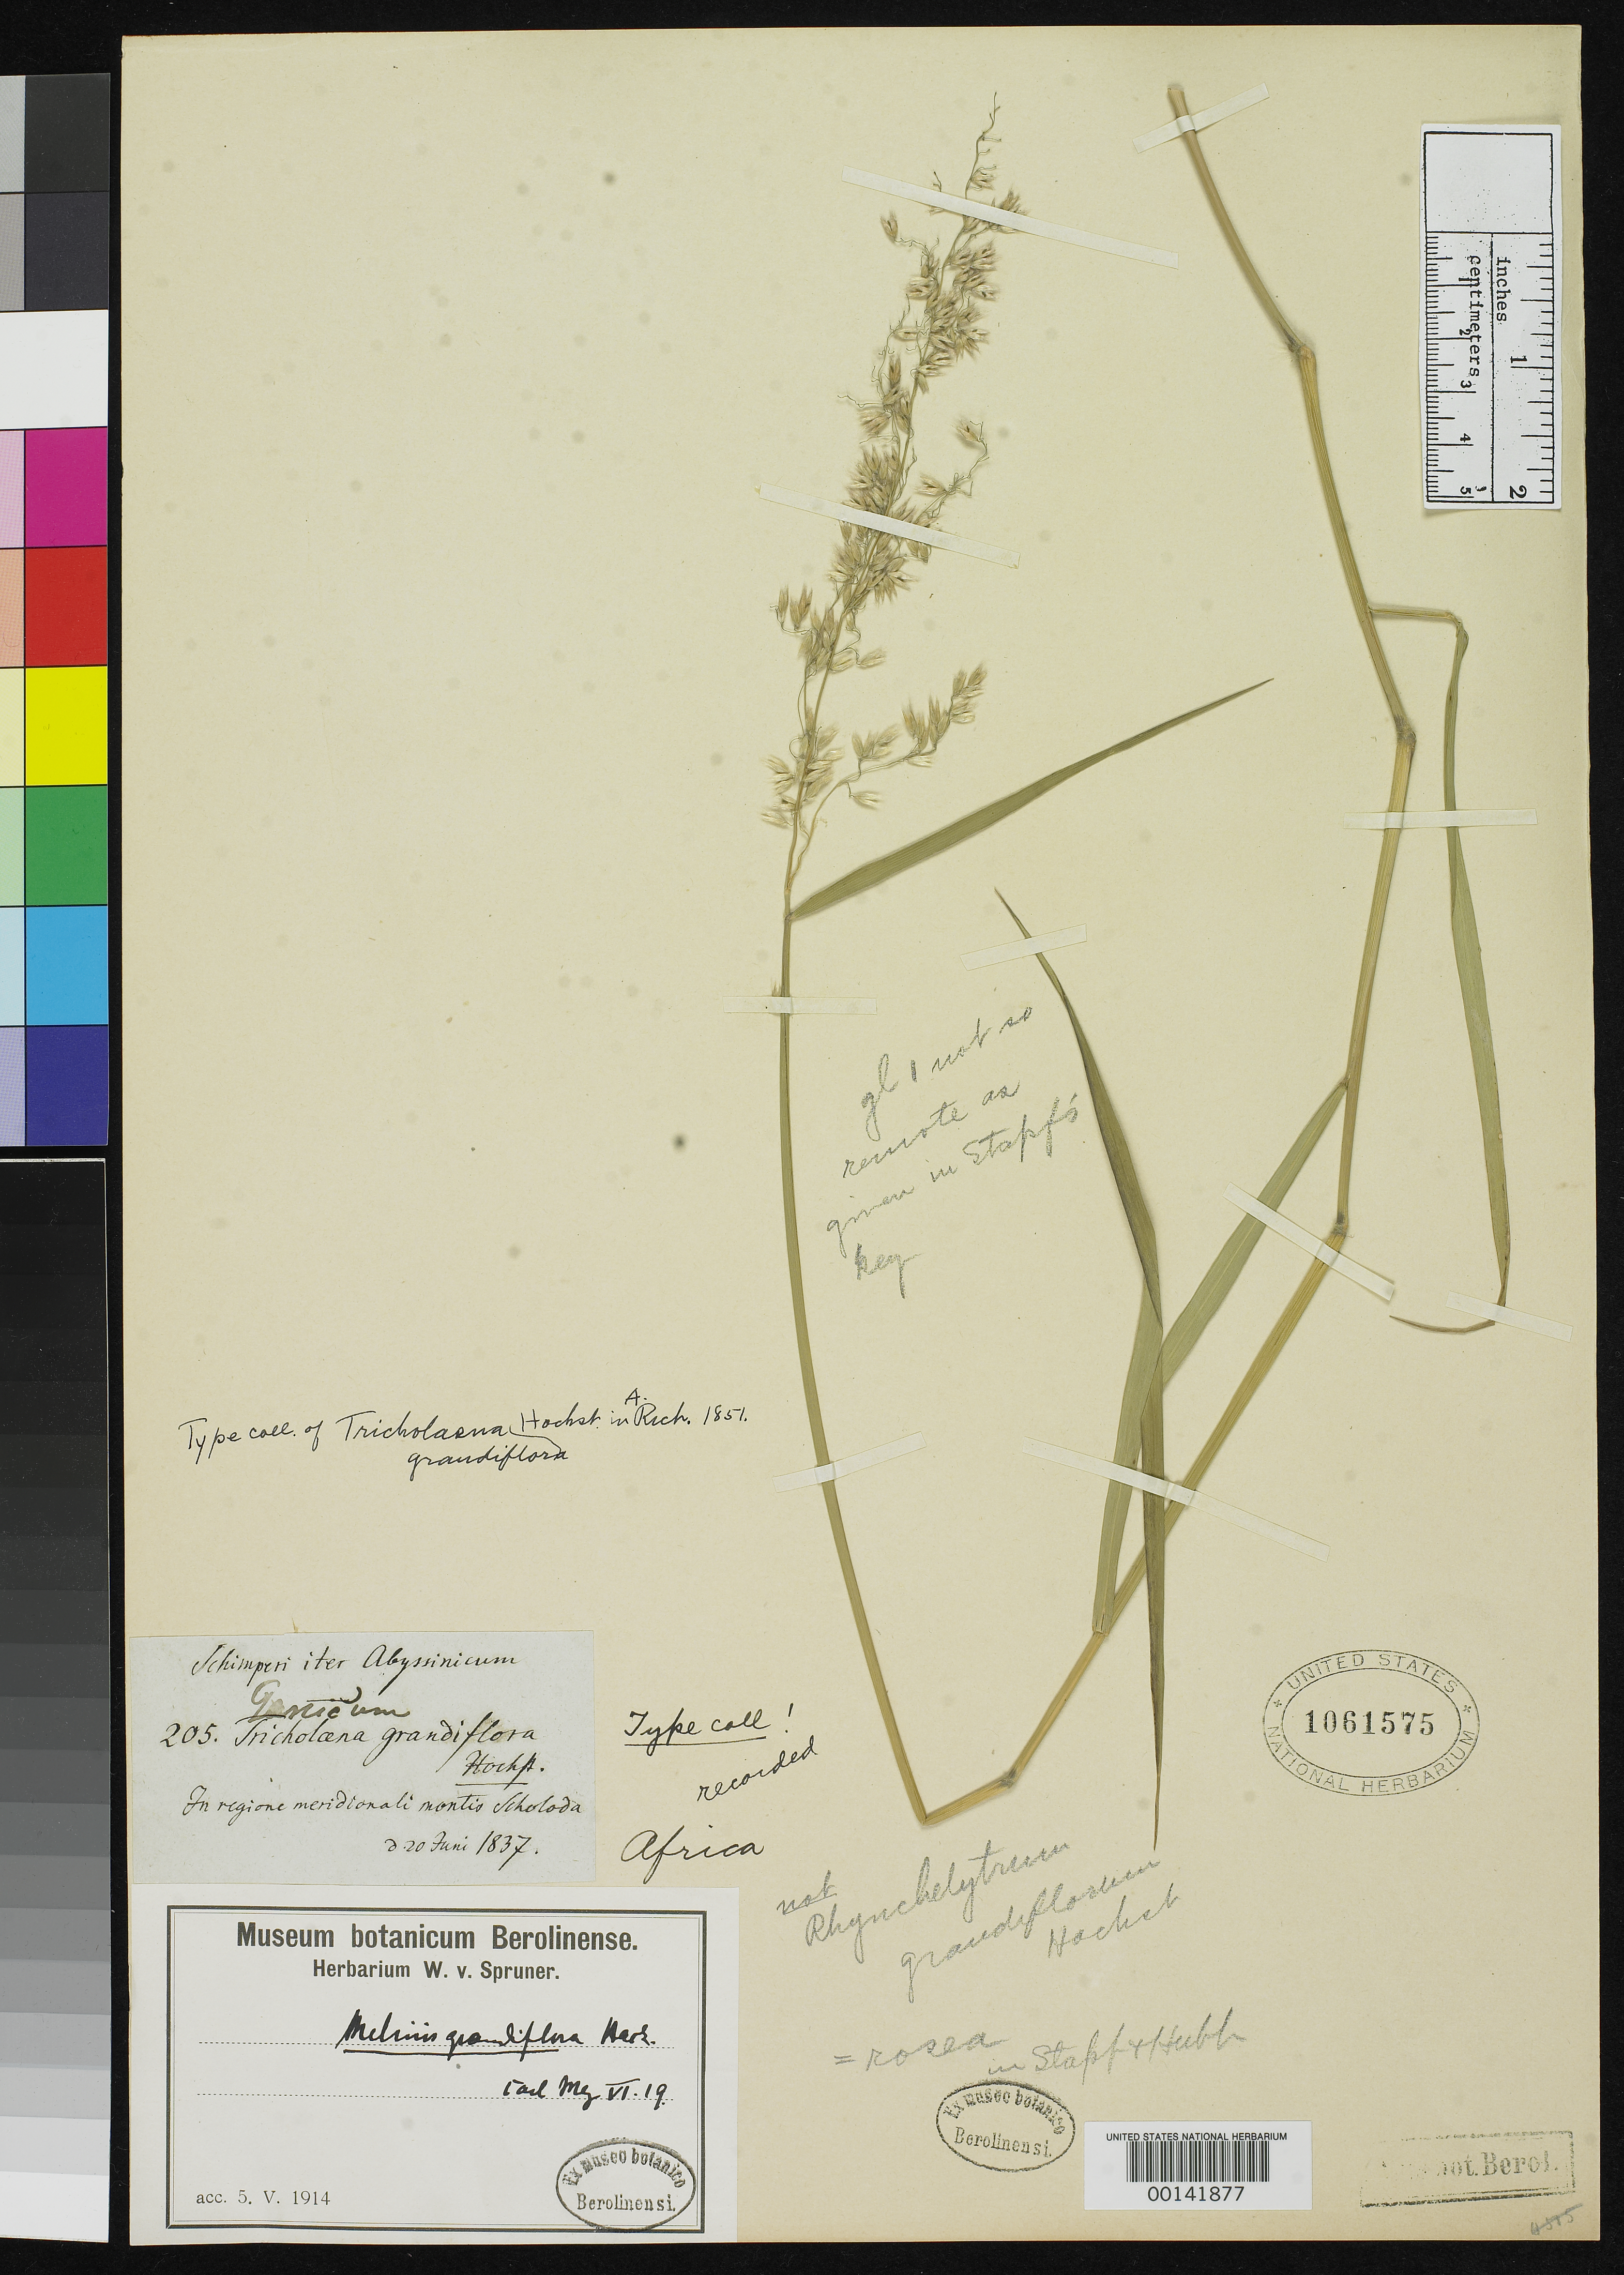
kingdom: Plantae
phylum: Tracheophyta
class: Liliopsida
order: Poales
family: Poaceae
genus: Tricholaena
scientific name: Tricholaena grandiflora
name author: Hochst. ex A. Rich.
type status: Isotype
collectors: G. W. Schimper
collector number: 205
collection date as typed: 1837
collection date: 1837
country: Ethiopia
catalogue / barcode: US 1061575